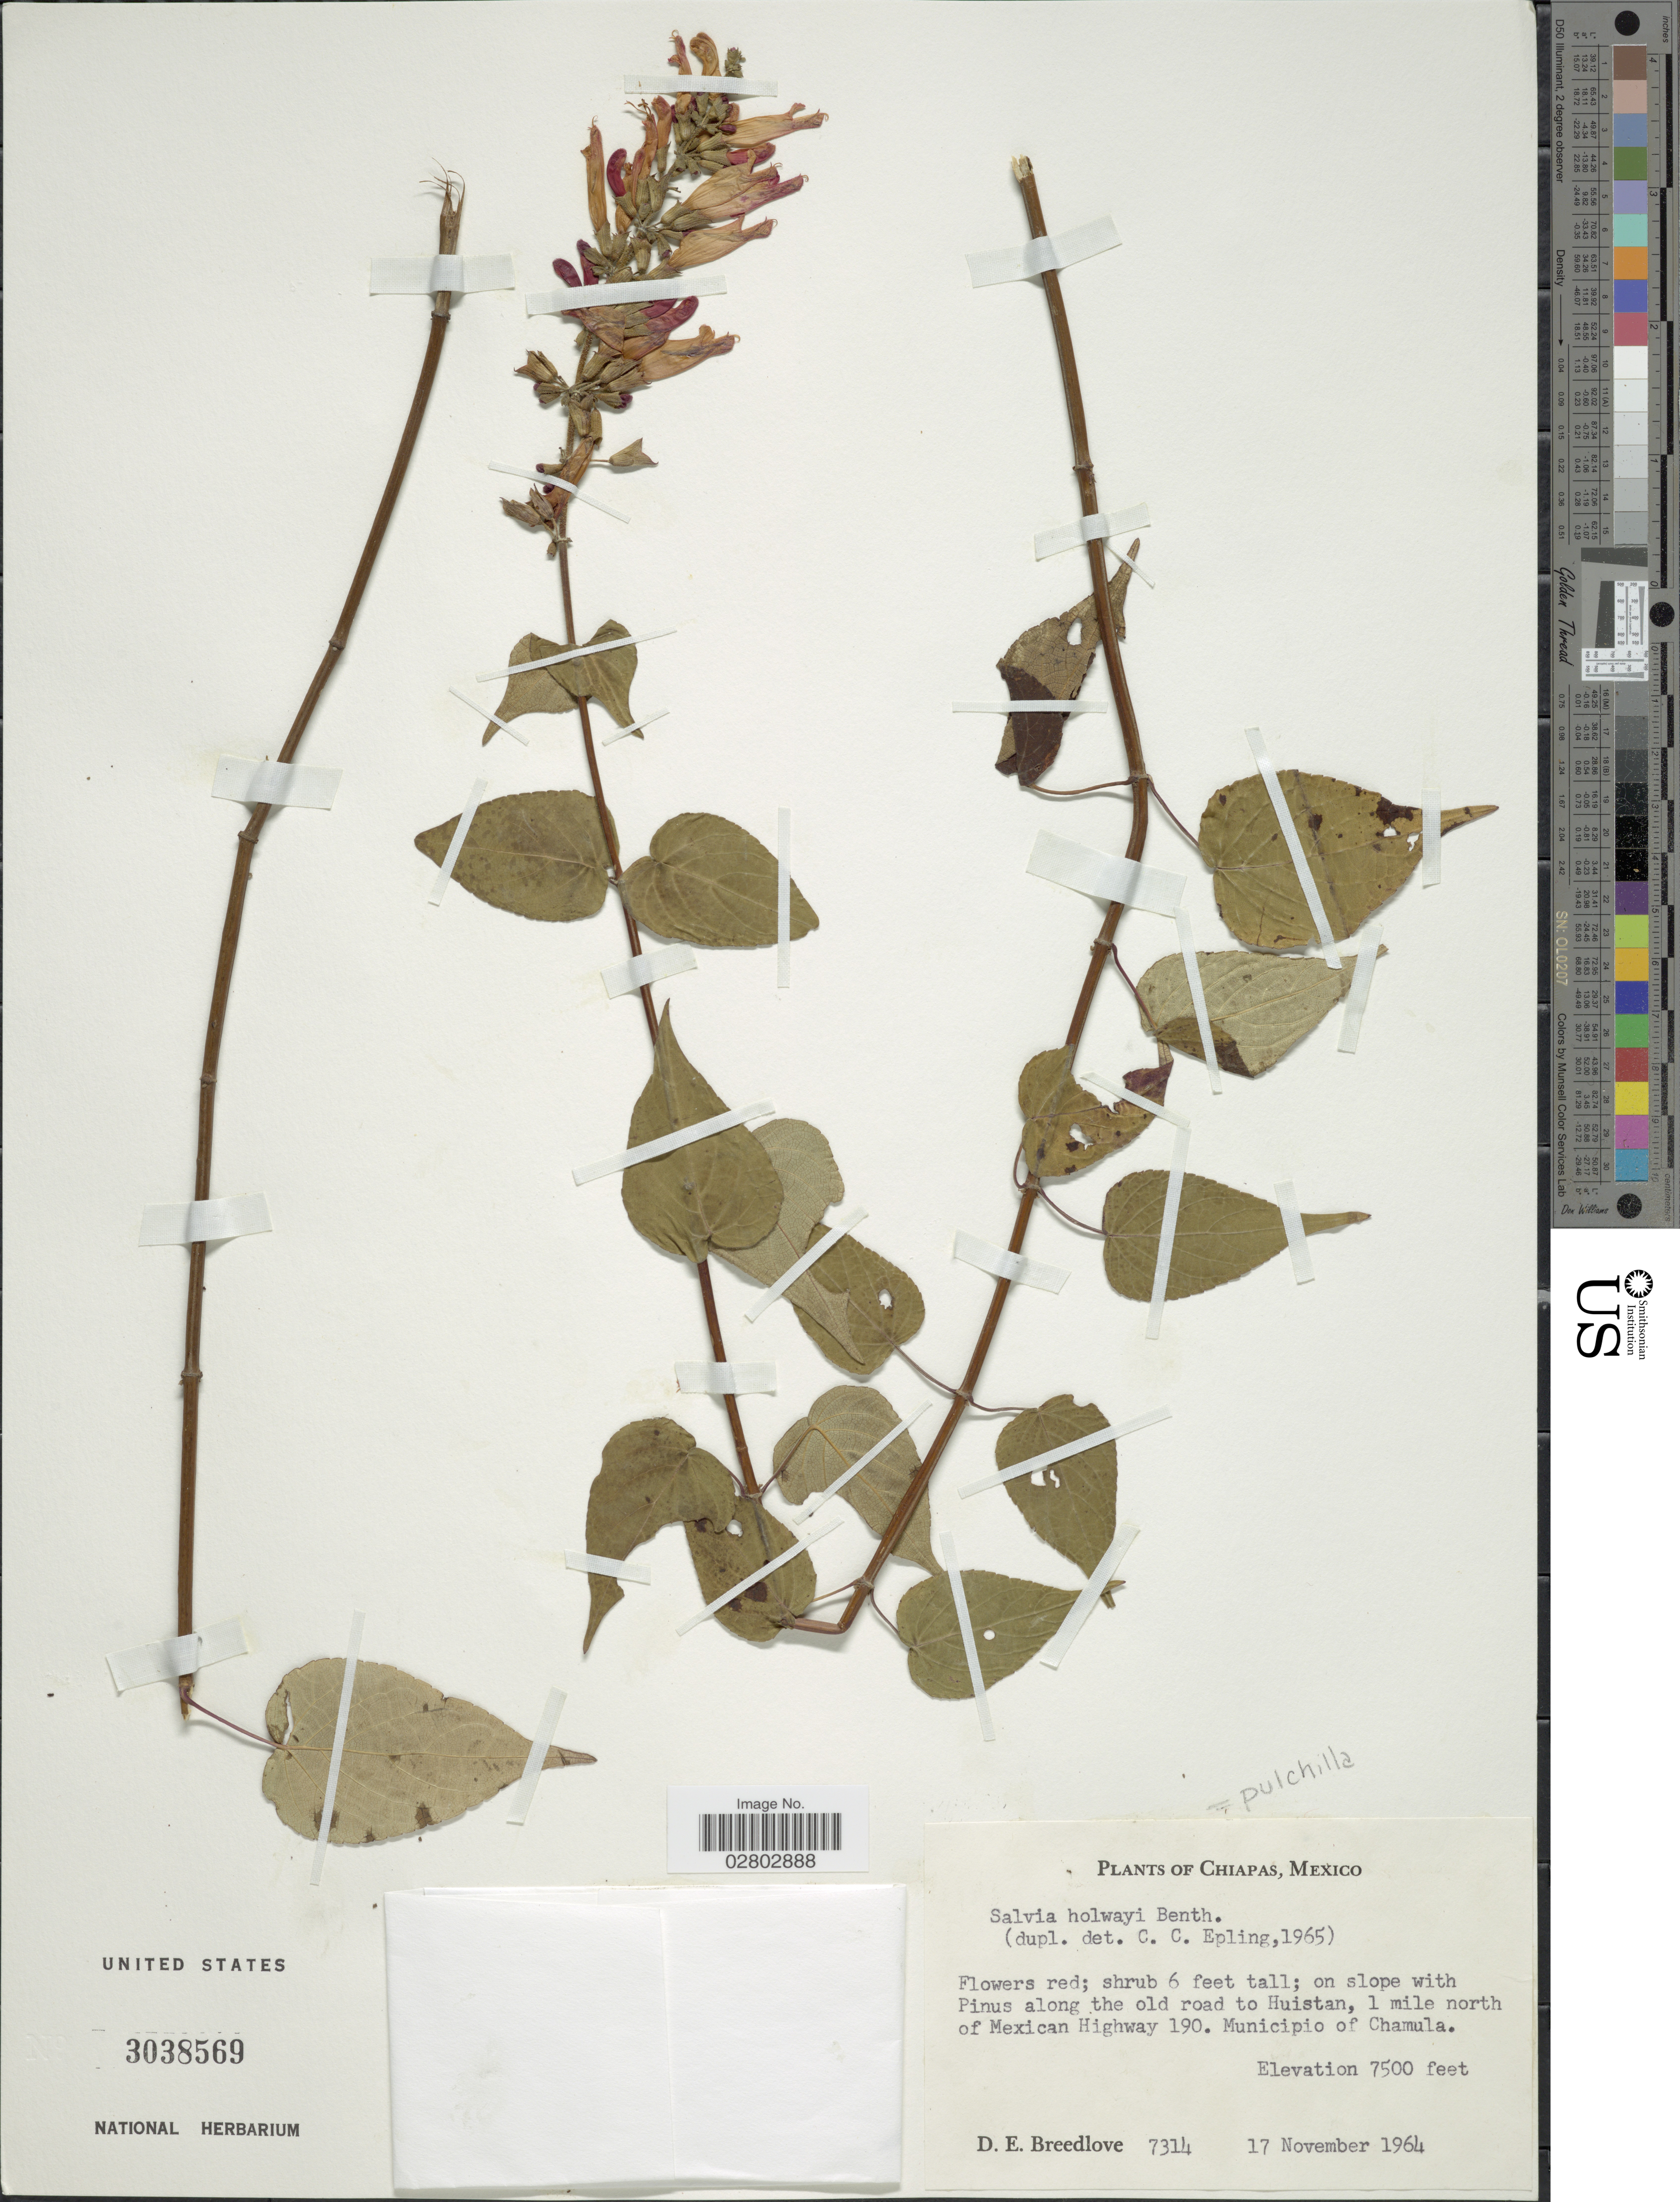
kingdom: Plantae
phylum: Tracheophyta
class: Magnoliopsida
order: Lamiales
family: Lamiaceae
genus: Salvia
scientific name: Salvia pulchella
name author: DC.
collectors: D. E. Breedlove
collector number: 7314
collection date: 1964-11-17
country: Mexico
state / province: Chiapas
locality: On slope with Pinus along the old road to Huistan, 1 mile north of Mexican Highway 190, Municipio of Chamula.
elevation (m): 2286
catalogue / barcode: US 3038569